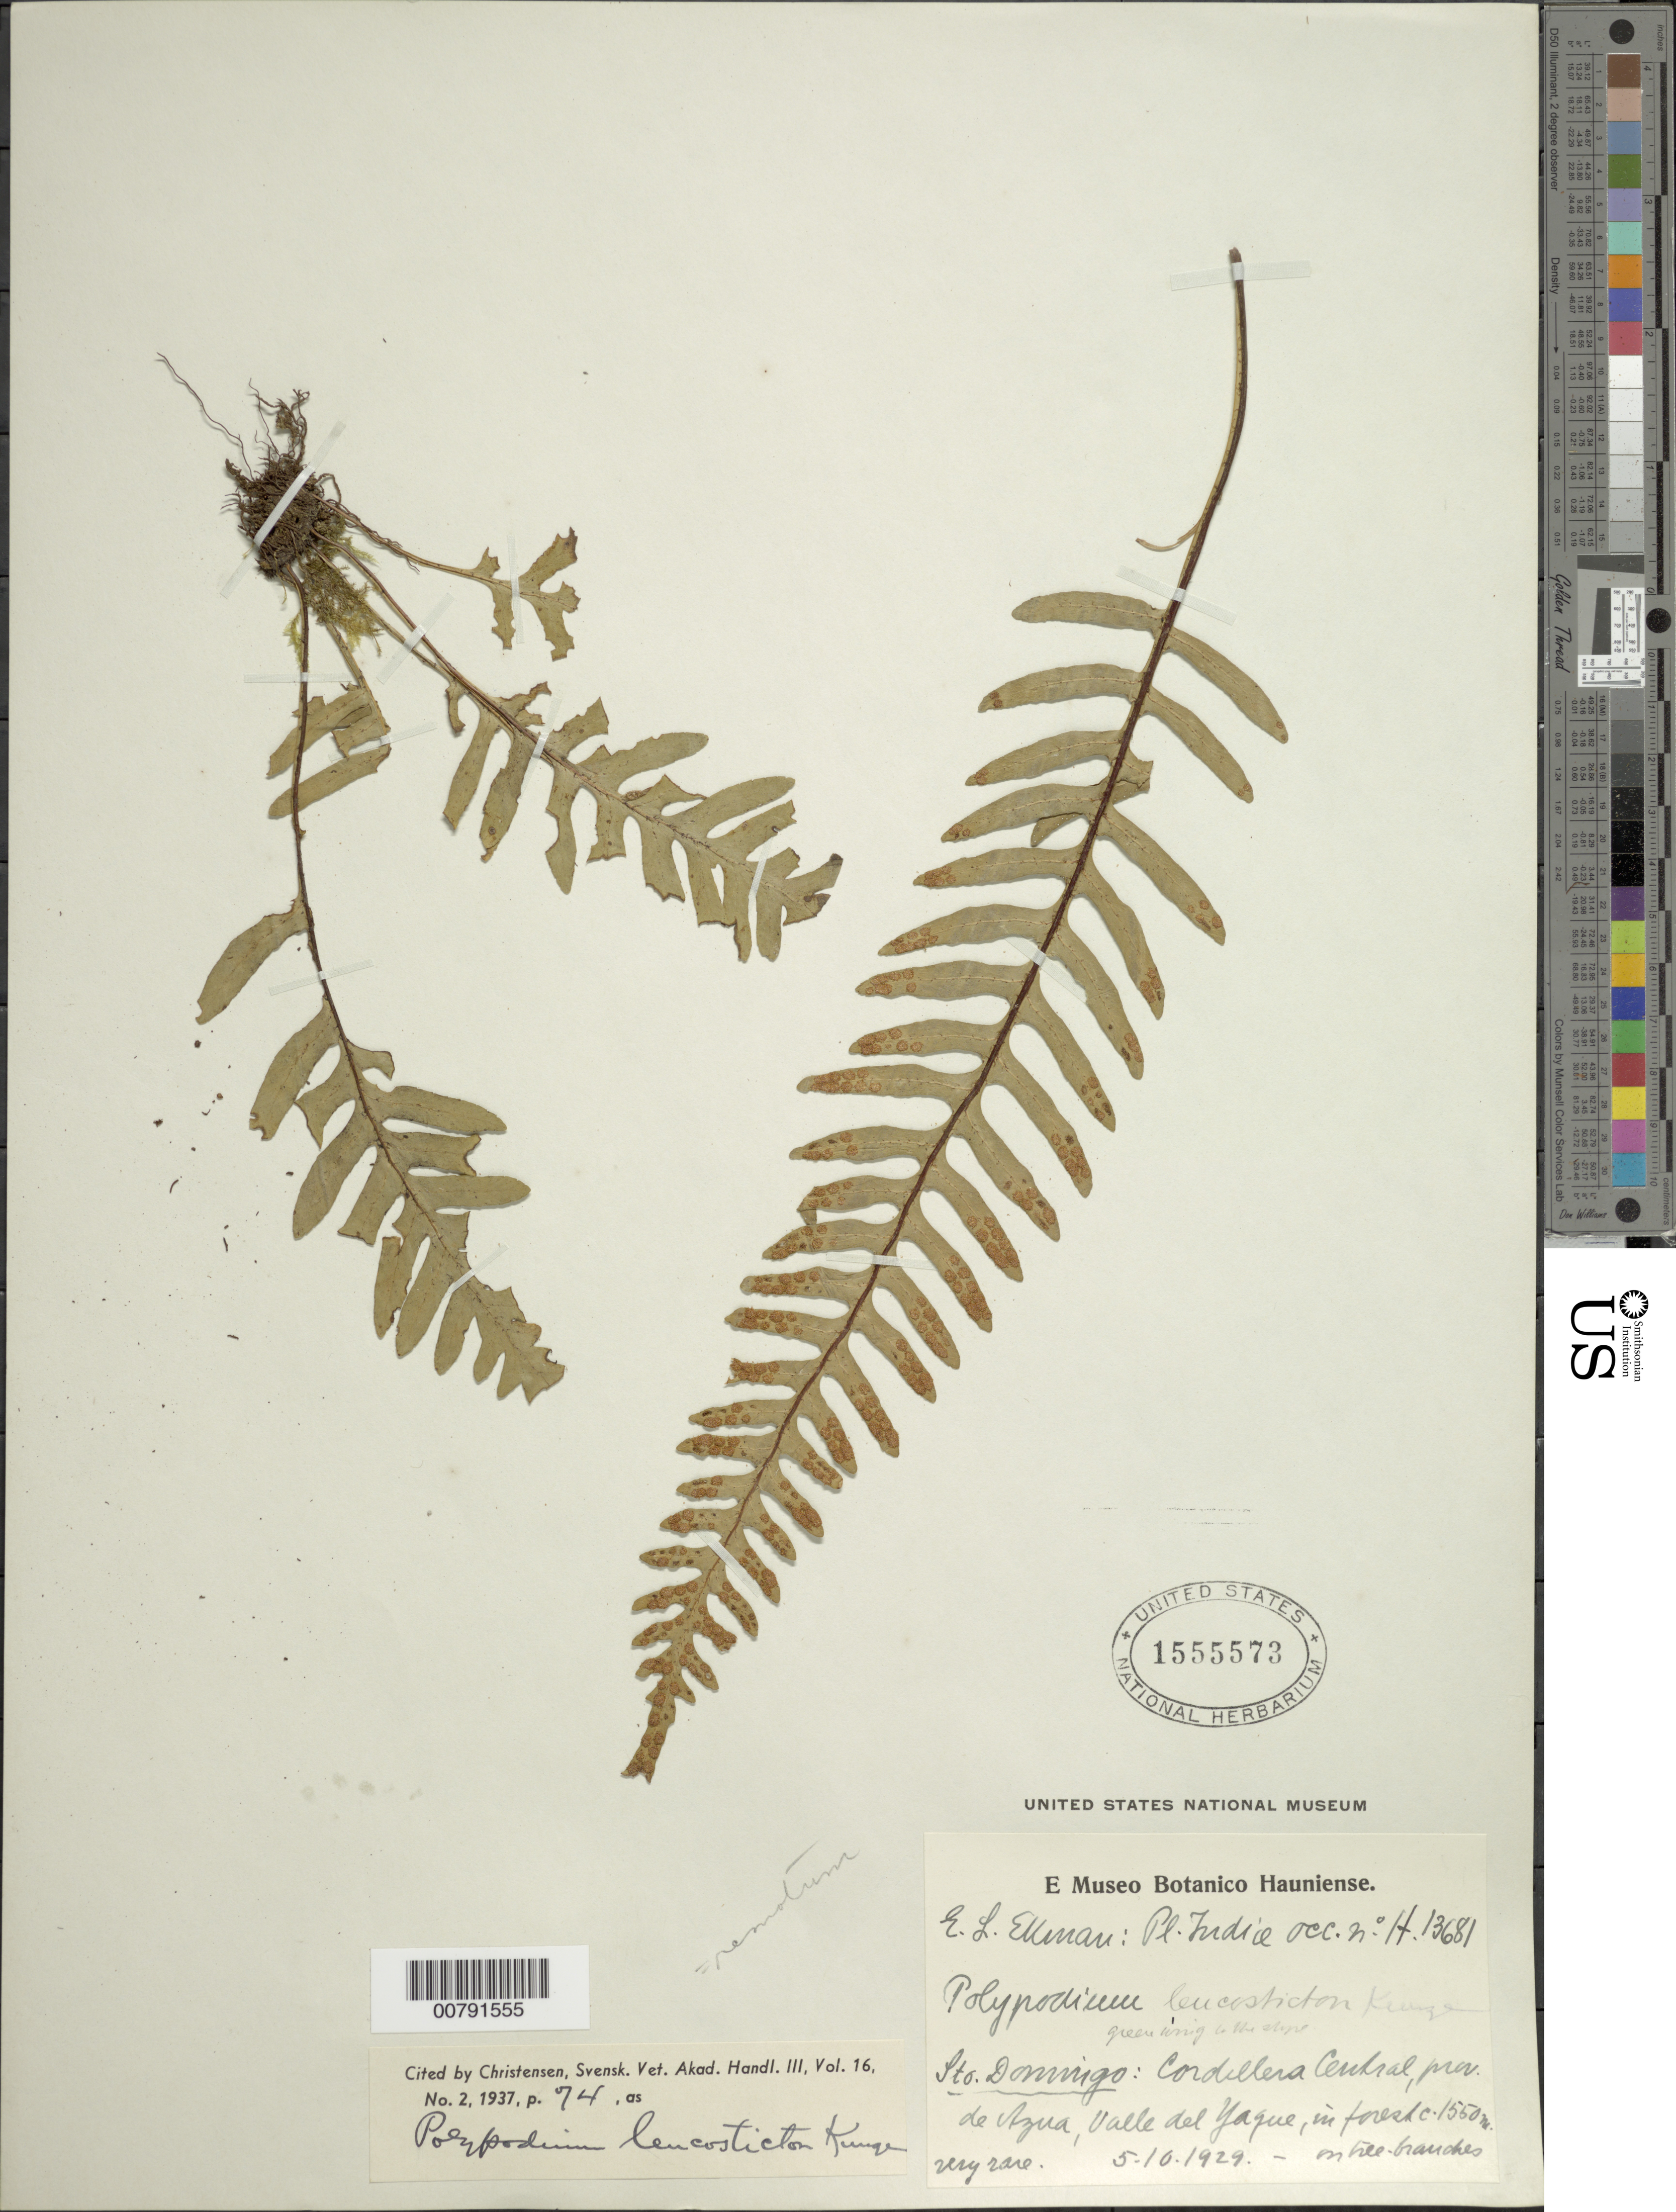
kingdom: Plantae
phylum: Tracheophyta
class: Polypodiopsida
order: Polypodiales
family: Polypodiaceae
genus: Pleopeltis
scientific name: Pleopeltis remota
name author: (Desv.) A.R. Sm.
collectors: E. L. Ekman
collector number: H 13681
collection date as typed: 05 Oct 1929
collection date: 1929-10-05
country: Dominican Republic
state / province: La Vega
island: Hispaniola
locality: Cordillera Central, Valle del Yaque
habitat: In forest, on tree branches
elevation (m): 1550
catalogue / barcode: US 1555573